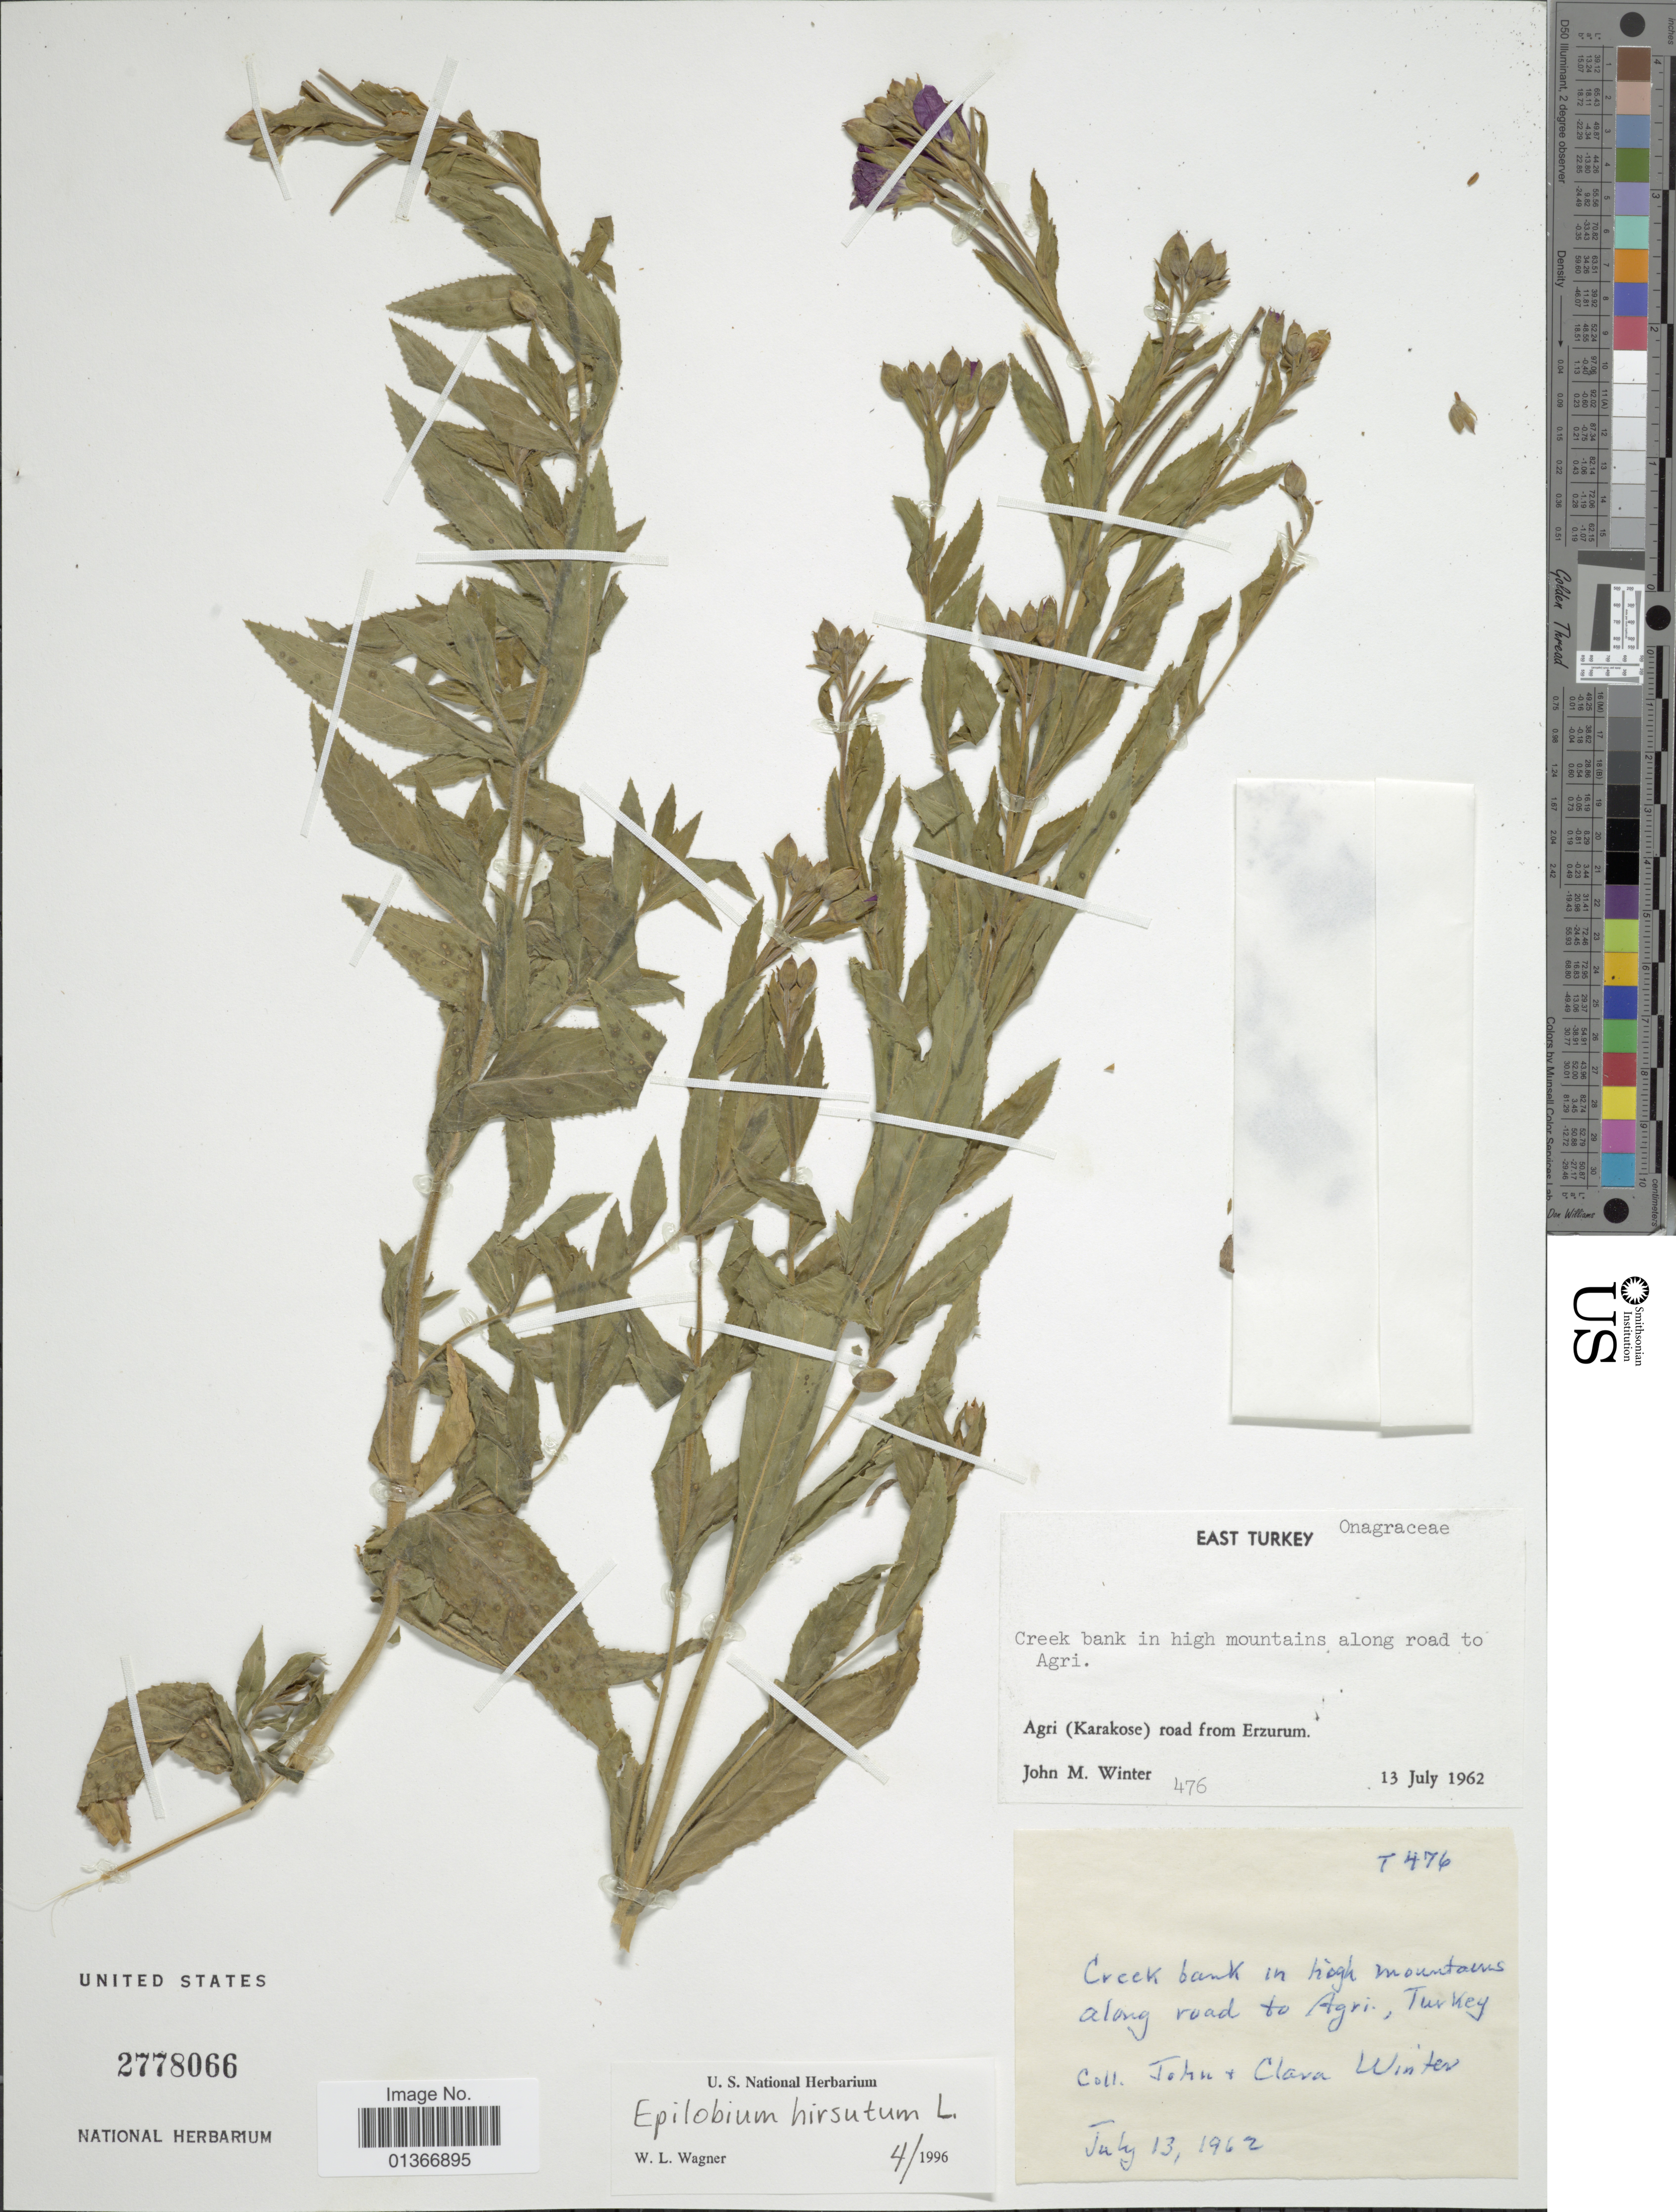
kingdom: Plantae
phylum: Tracheophyta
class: Magnoliopsida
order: Myrtales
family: Onagraceae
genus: Epilobium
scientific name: Epilobium hirsutum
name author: L.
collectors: J. M. Winter & C. Winter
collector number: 476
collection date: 1962-07-13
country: Turkey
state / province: Agri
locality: East Turkey. (Karakose) road from Erzurum.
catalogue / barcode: US 2778066